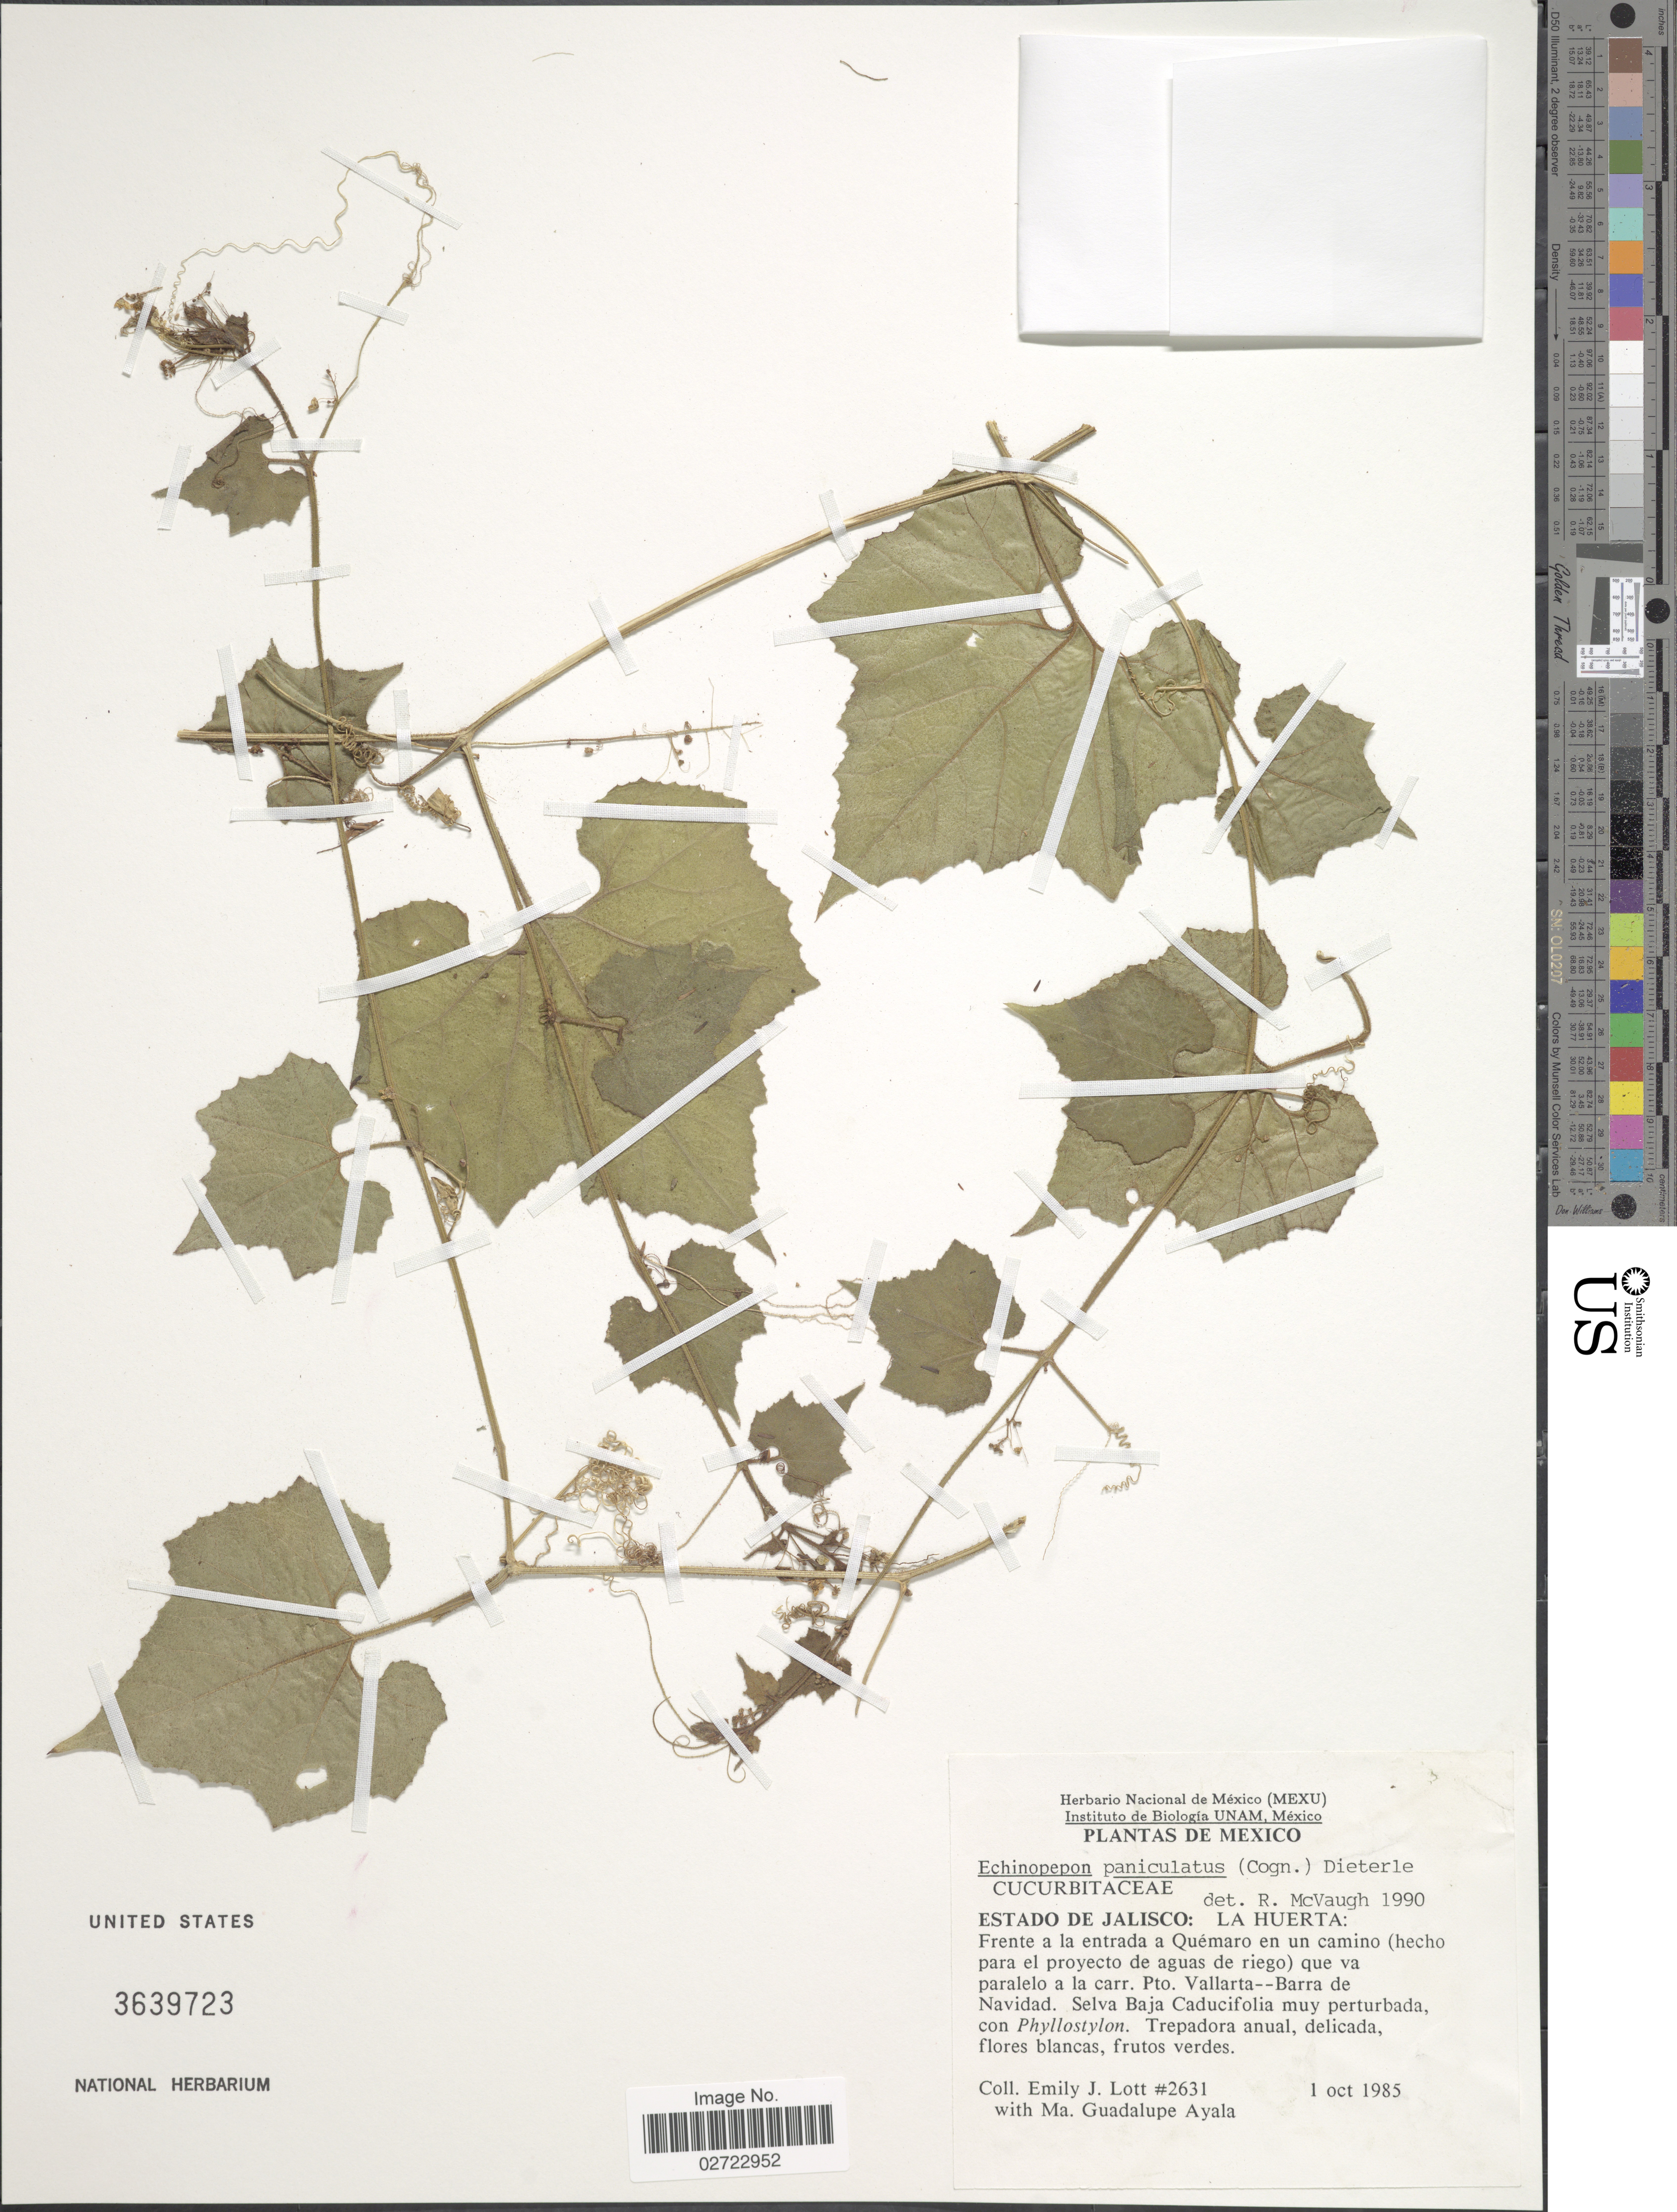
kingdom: Plantae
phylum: Tracheophyta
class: Magnoliopsida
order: Cucurbitales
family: Cucurbitaceae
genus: Echinopepon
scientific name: Echinopepon palmeri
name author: S. Watson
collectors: E. J. Lott & M. G. Ayala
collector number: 2631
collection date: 1985-10-01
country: Mexico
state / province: Jalisco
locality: La Huerta: Frente a la entrada a Quemaro en un camino (hecho para el proyecto de aguas de riego) que va paralelo a la carr. Pto. Vallarta--Barra de Navidad.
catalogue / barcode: US 3639723